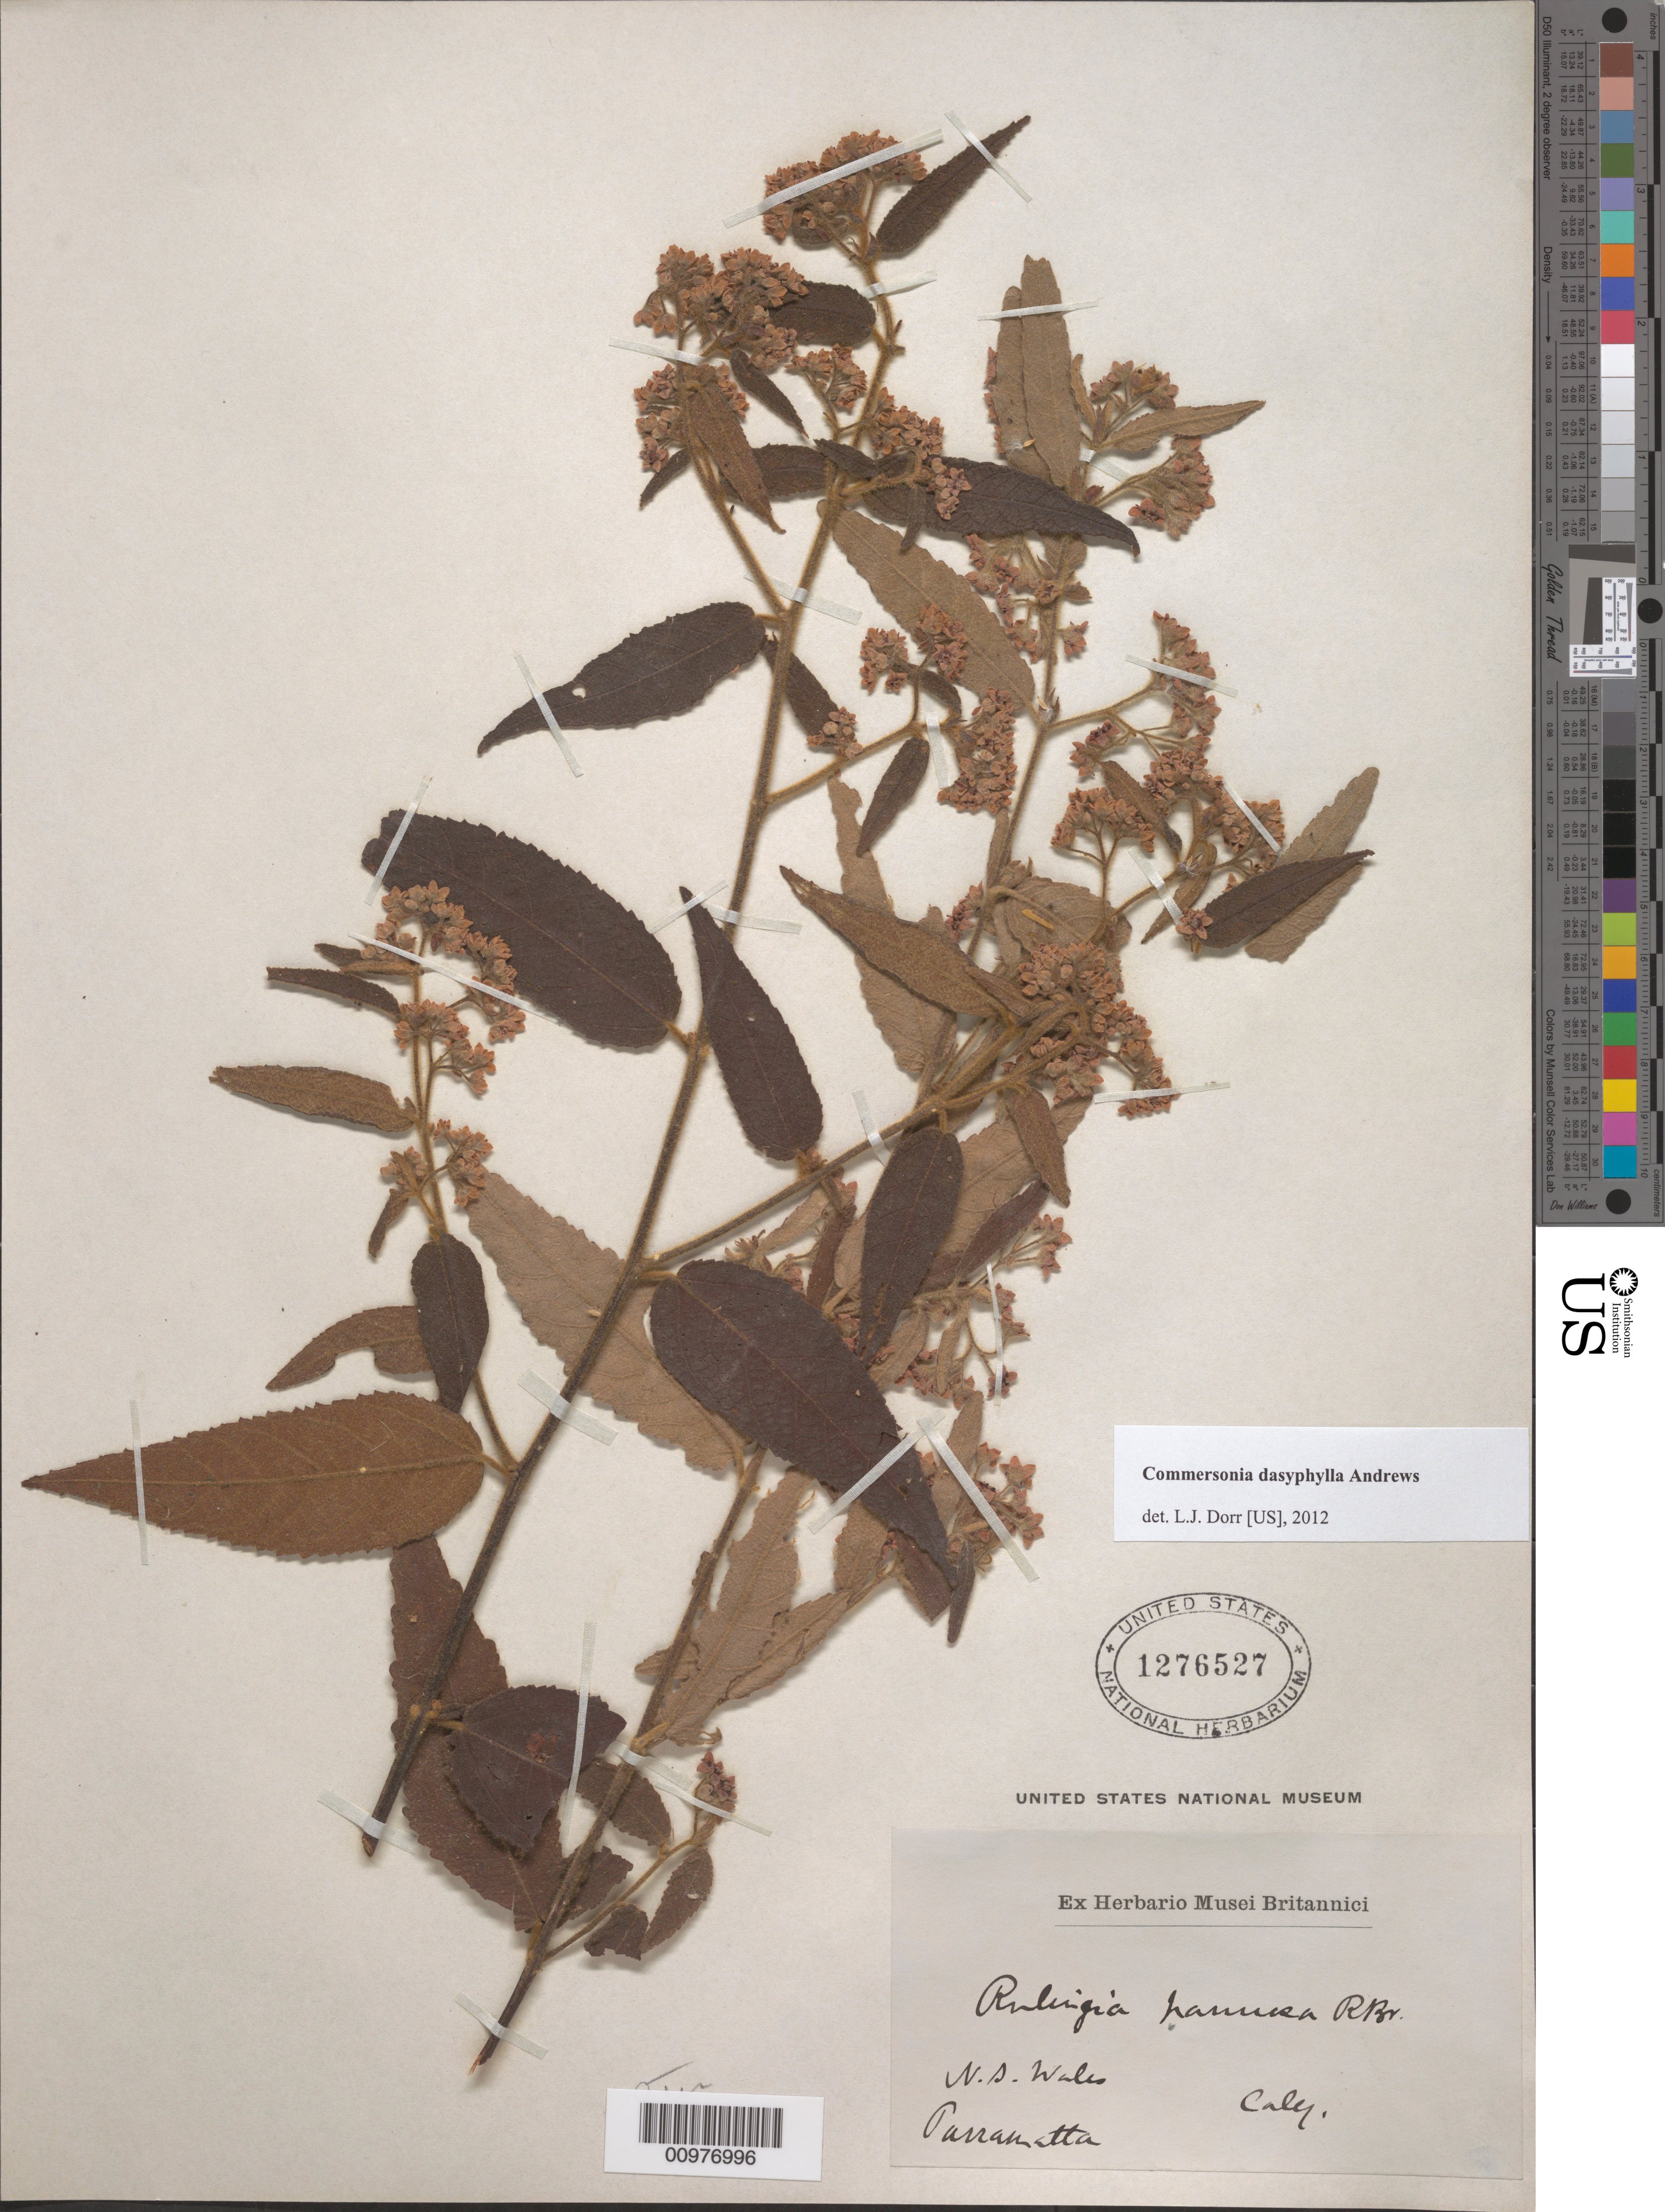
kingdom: Plantae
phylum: Tracheophyta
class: Magnoliopsida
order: Malvales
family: Malvaceae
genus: Commersonia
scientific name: Commersonia dasyphylla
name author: Andrews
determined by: Dorr, L. J., (BOT), Smithsonian Institution - National Museum of Natural History (UNITED STATES)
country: Australia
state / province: New South Wales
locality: N.S.Wales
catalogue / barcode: US 1276527